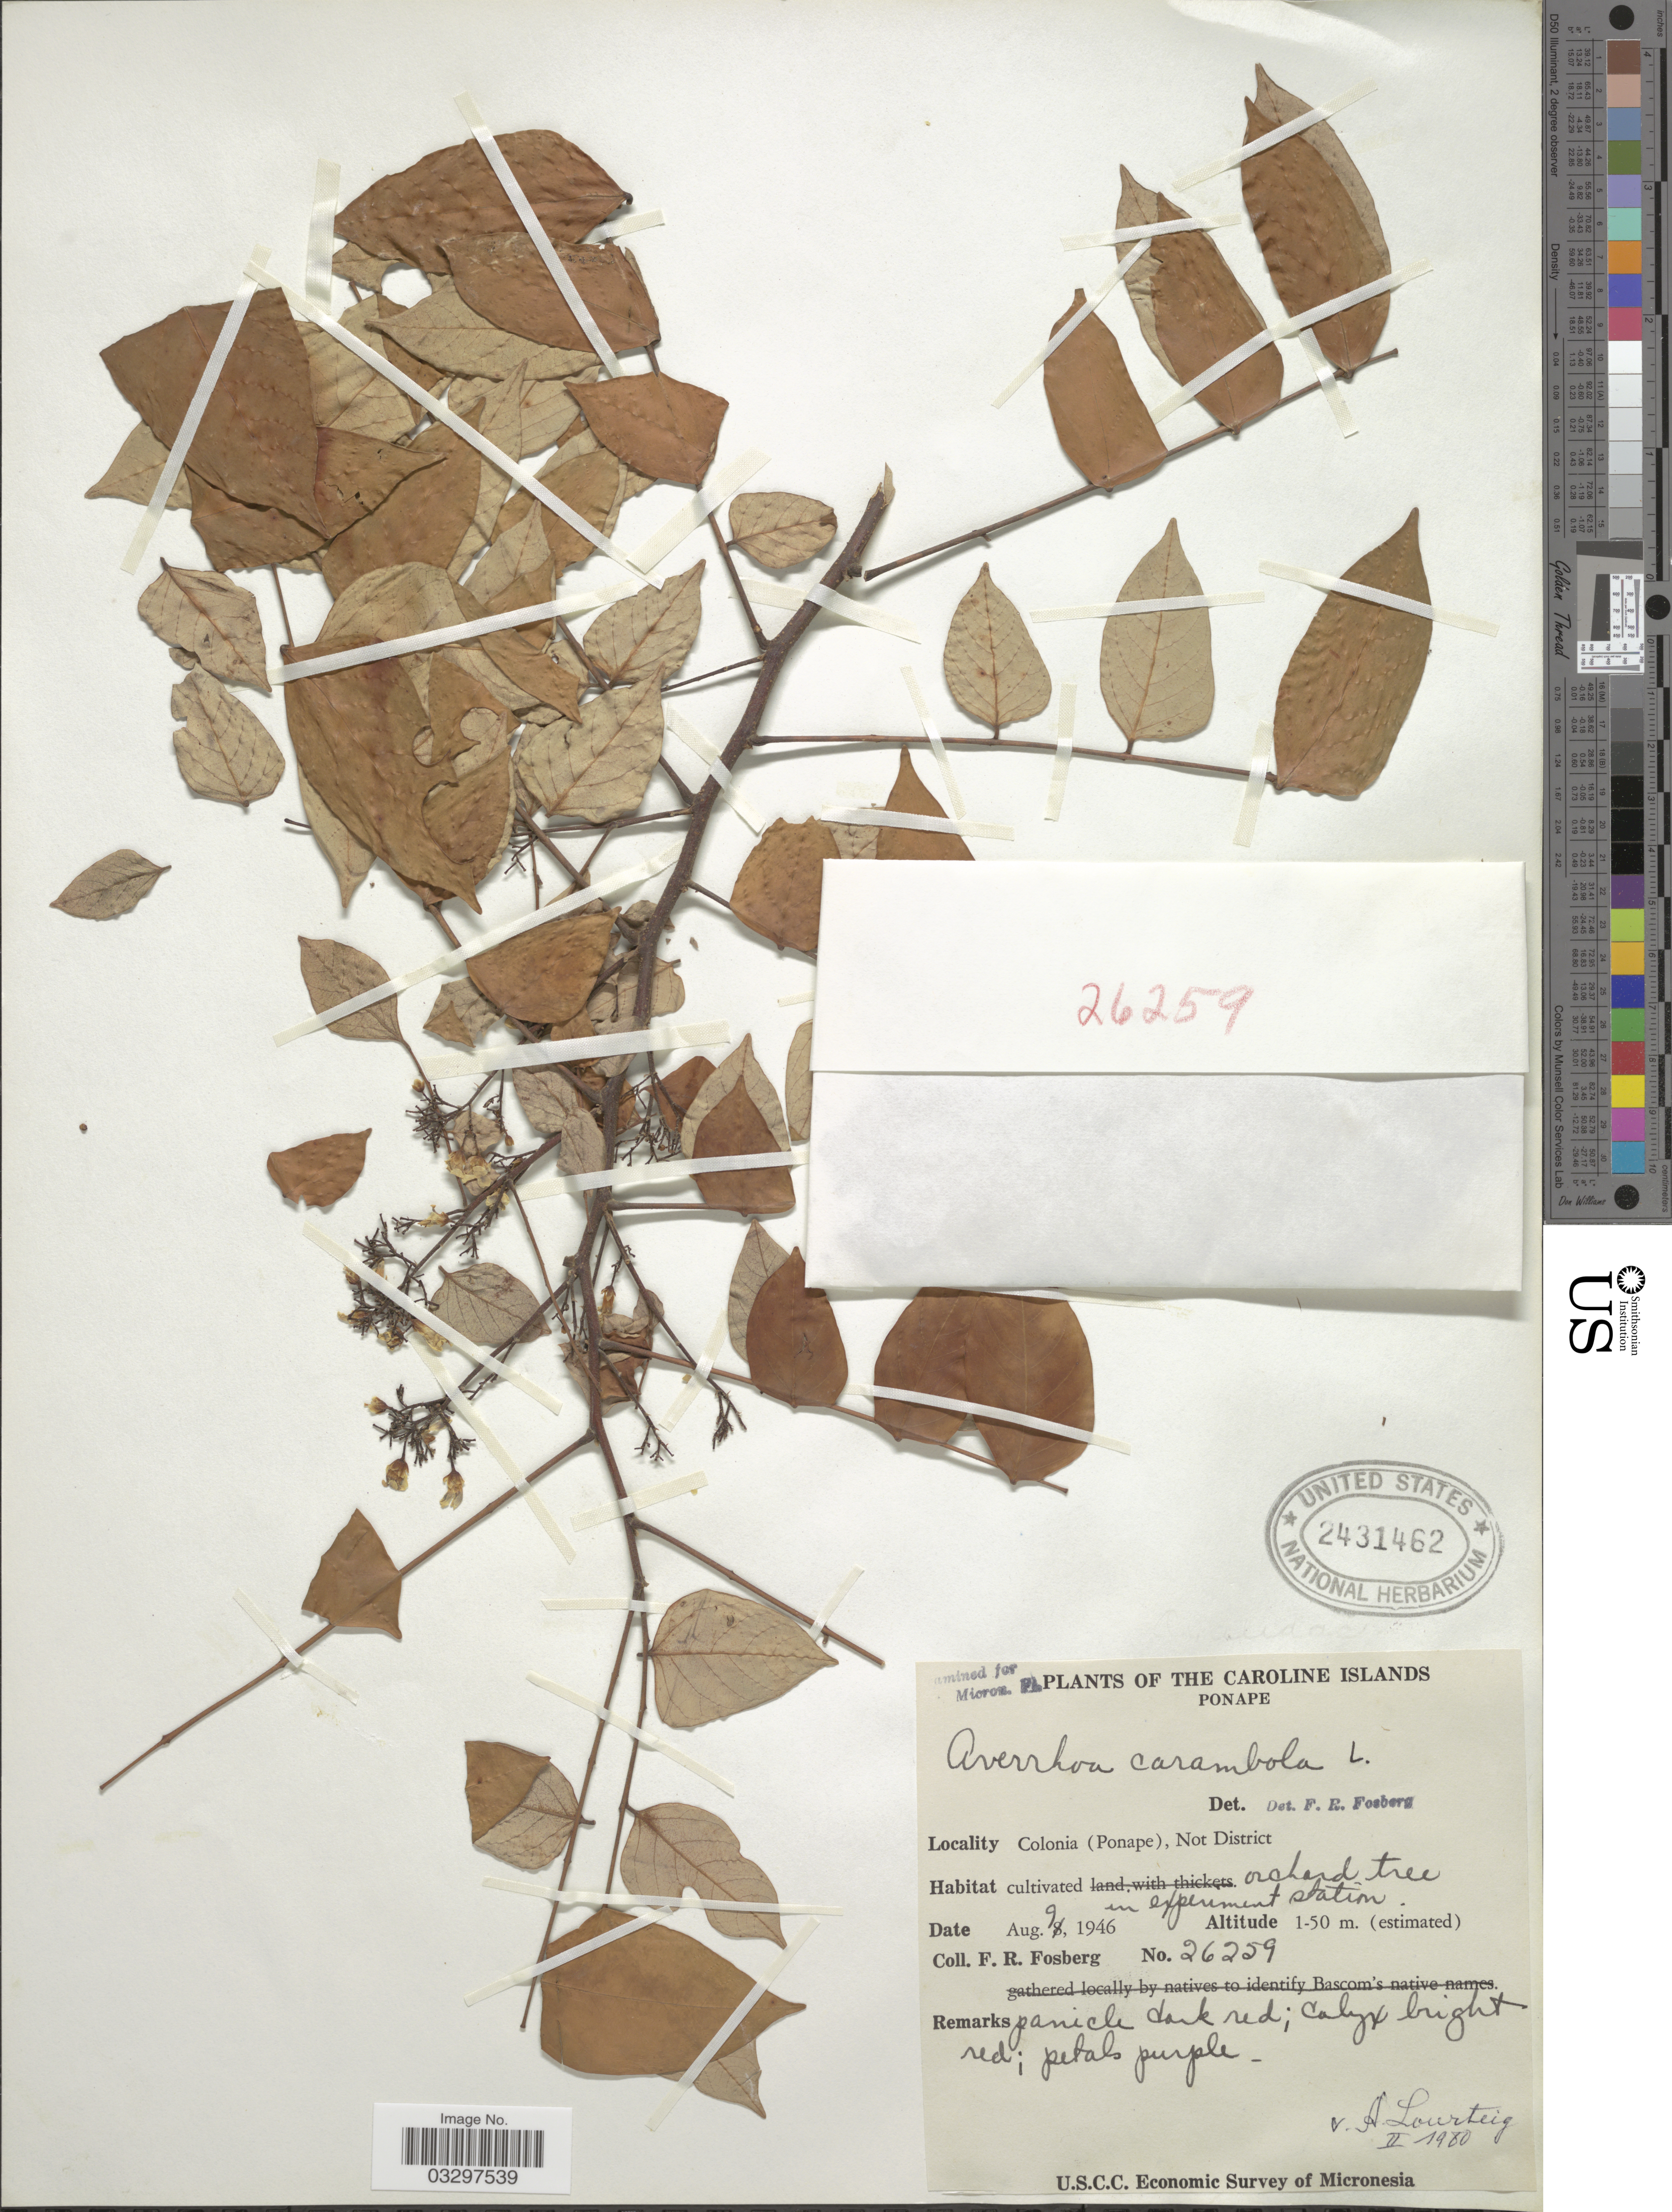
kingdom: Plantae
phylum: Tracheophyta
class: Magnoliopsida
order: Oxalidales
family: Oxalidaceae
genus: Averrhoa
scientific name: Averrhoa carambola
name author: L.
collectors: F. R. Fosberg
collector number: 26259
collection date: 1946-08-09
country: Micronesia, Federated States of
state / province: Pohnpei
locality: The Caroline Islands. Colonia (Ponape), Not District.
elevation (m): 1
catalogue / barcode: US 2431462